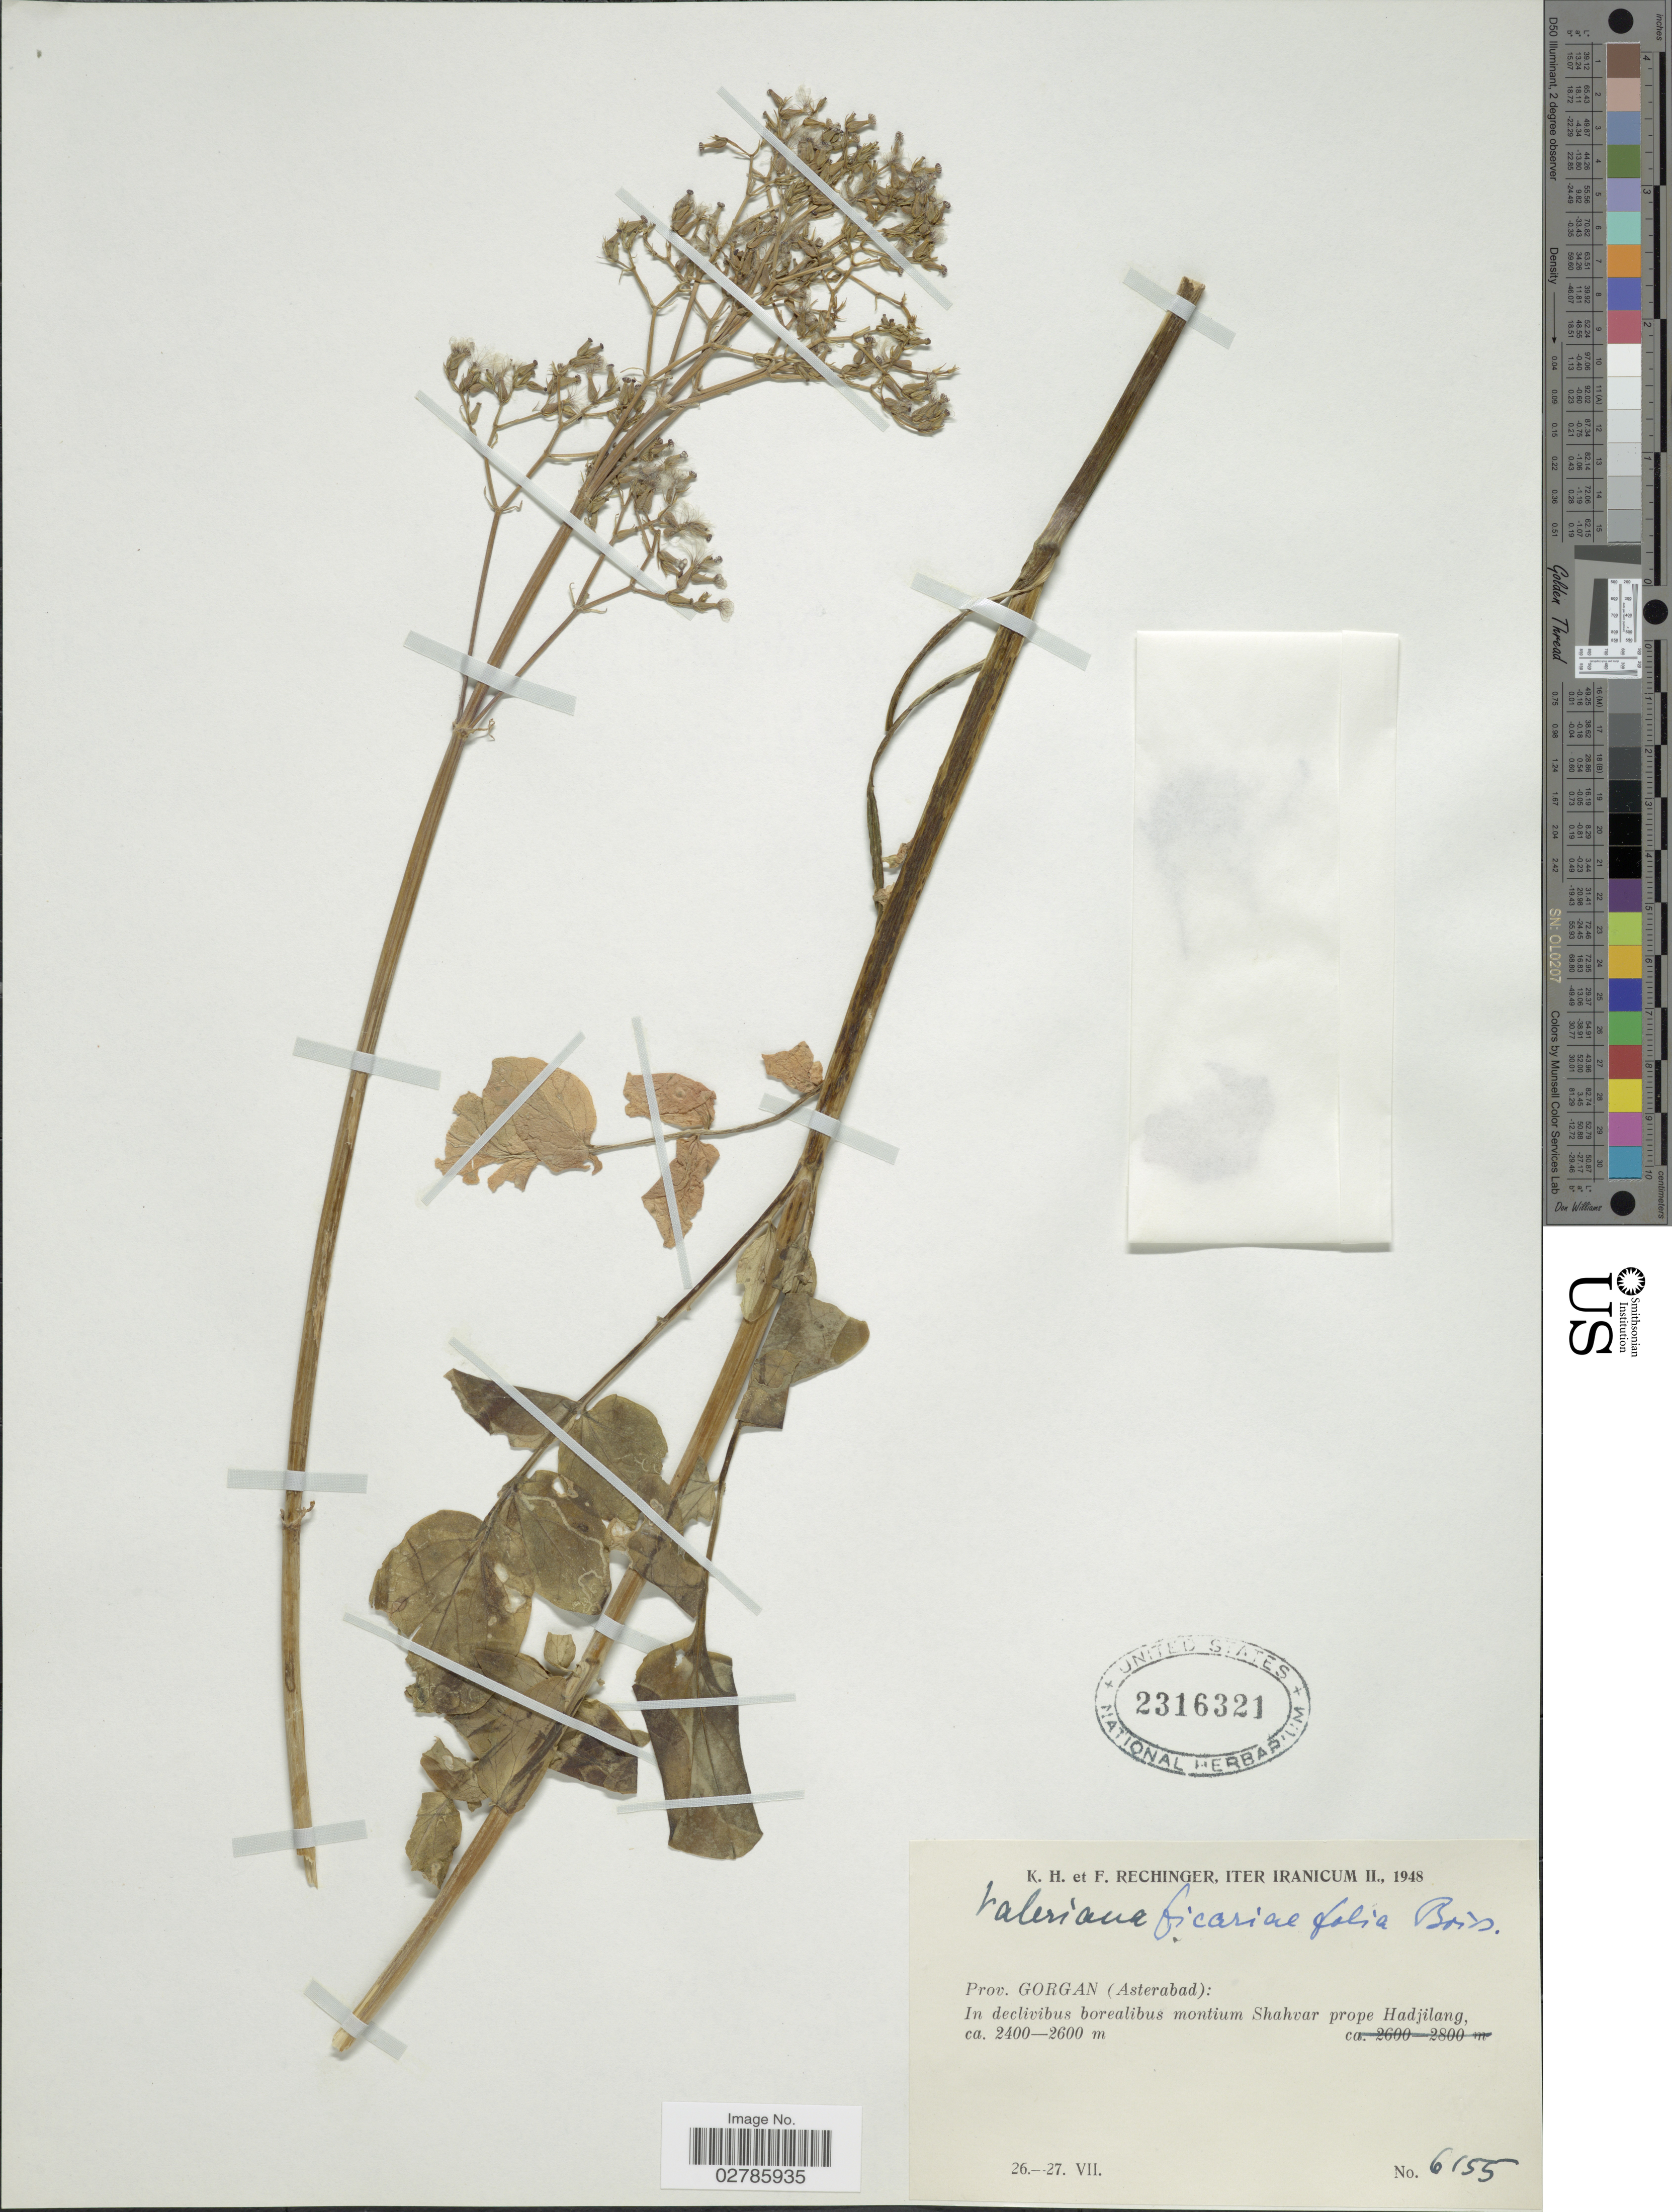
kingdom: Plantae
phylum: Tracheophyta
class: Magnoliopsida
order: Dipsacales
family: Caprifoliaceae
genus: Valeriana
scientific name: Valeriana ficariifolia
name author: Boiss.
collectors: K. H. Rechinger & F. Rechinger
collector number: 6155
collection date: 1948-07-26/1948-07-27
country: Iran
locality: Prov. Gorgan (Asterabad): In declivibus borealibus montium Shahvar prope Hadjilang.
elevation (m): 2400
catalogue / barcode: US 2316321